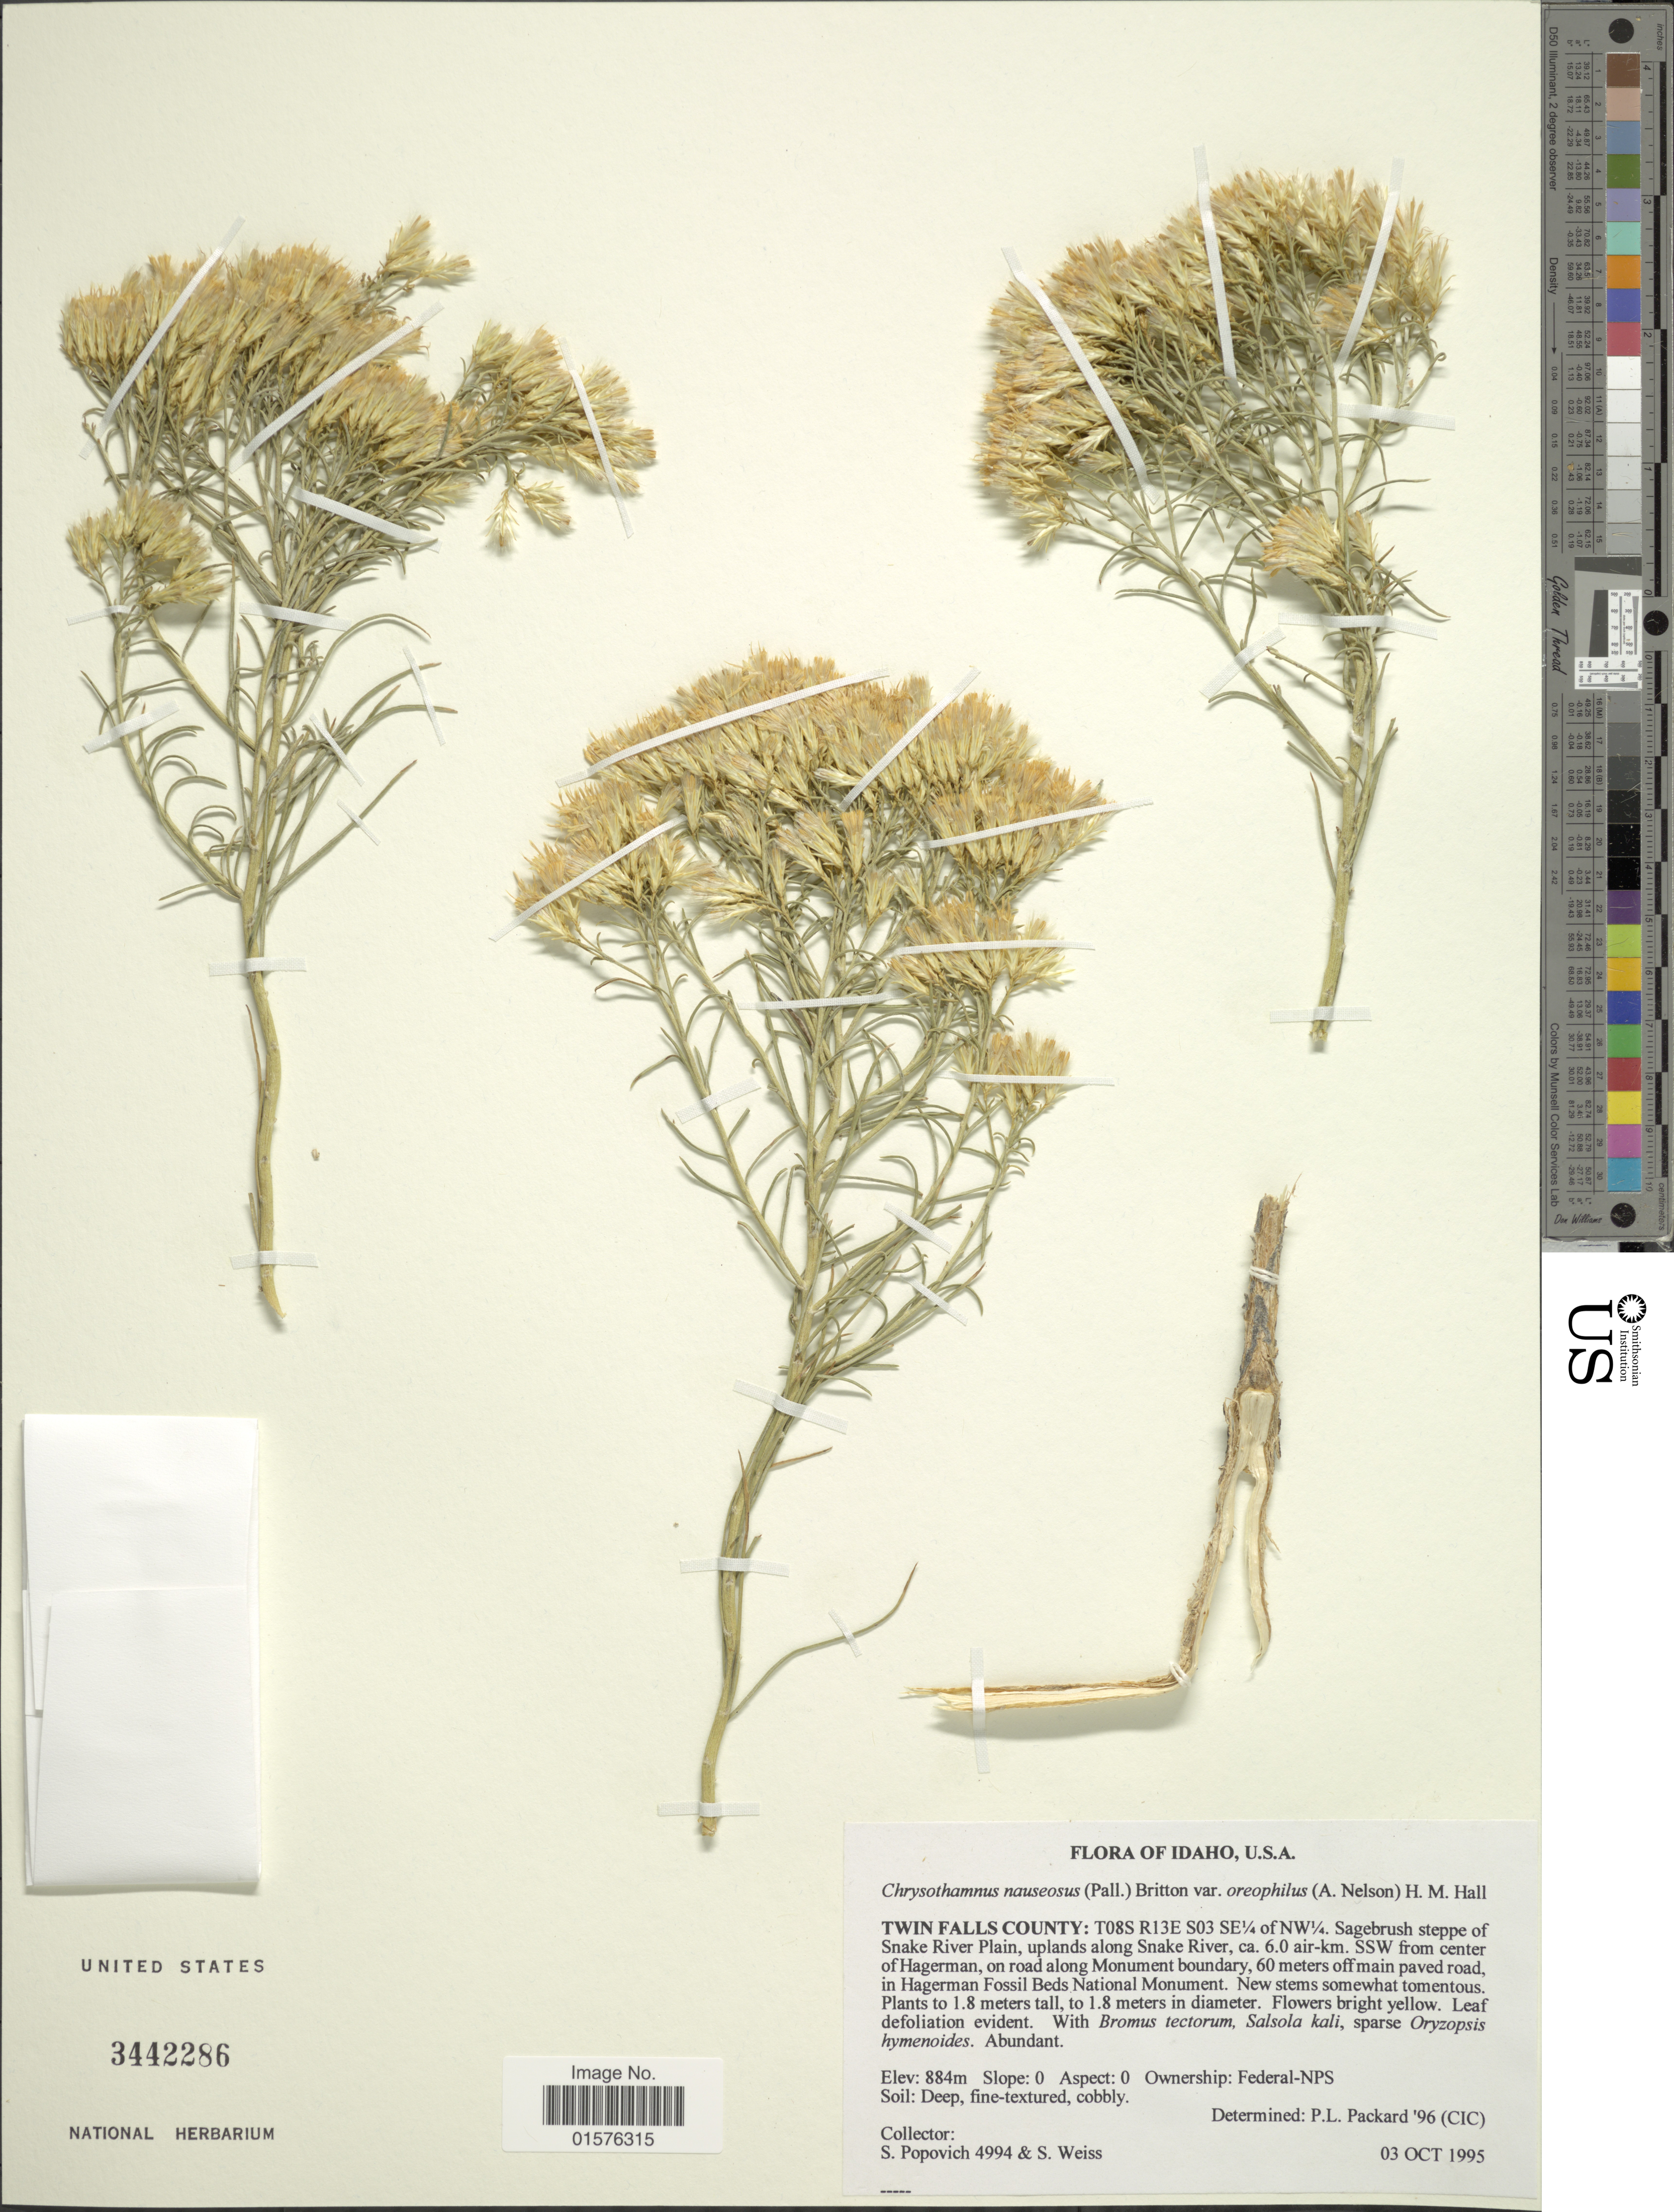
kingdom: Plantae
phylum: Tracheophyta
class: Magnoliopsida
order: Asterales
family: Asteraceae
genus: Ericameria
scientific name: Ericameria nauseosa var. oreophila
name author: (A. Nelson) G.L. Nesom & G.I. Baird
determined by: Urbatsch, Lowell E., Curator (LSU), Louisiana State University (UNITED STATES)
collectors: S. Popovich & S. Weiss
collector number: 4994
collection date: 1995-10-03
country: United States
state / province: Idaho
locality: Twin Falls County: T08S R13E S03 SE 1/4 of NW 1/4. Sagebrush steppe of Snake River Plain, uplands along Snake River, ca. 6.0 air-km. SSW from center of Hagerman, on road along Monument boundary, 60 meters off main paved road, in hagerman Fossil Beds National Monument.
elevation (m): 884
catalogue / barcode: US 3442286